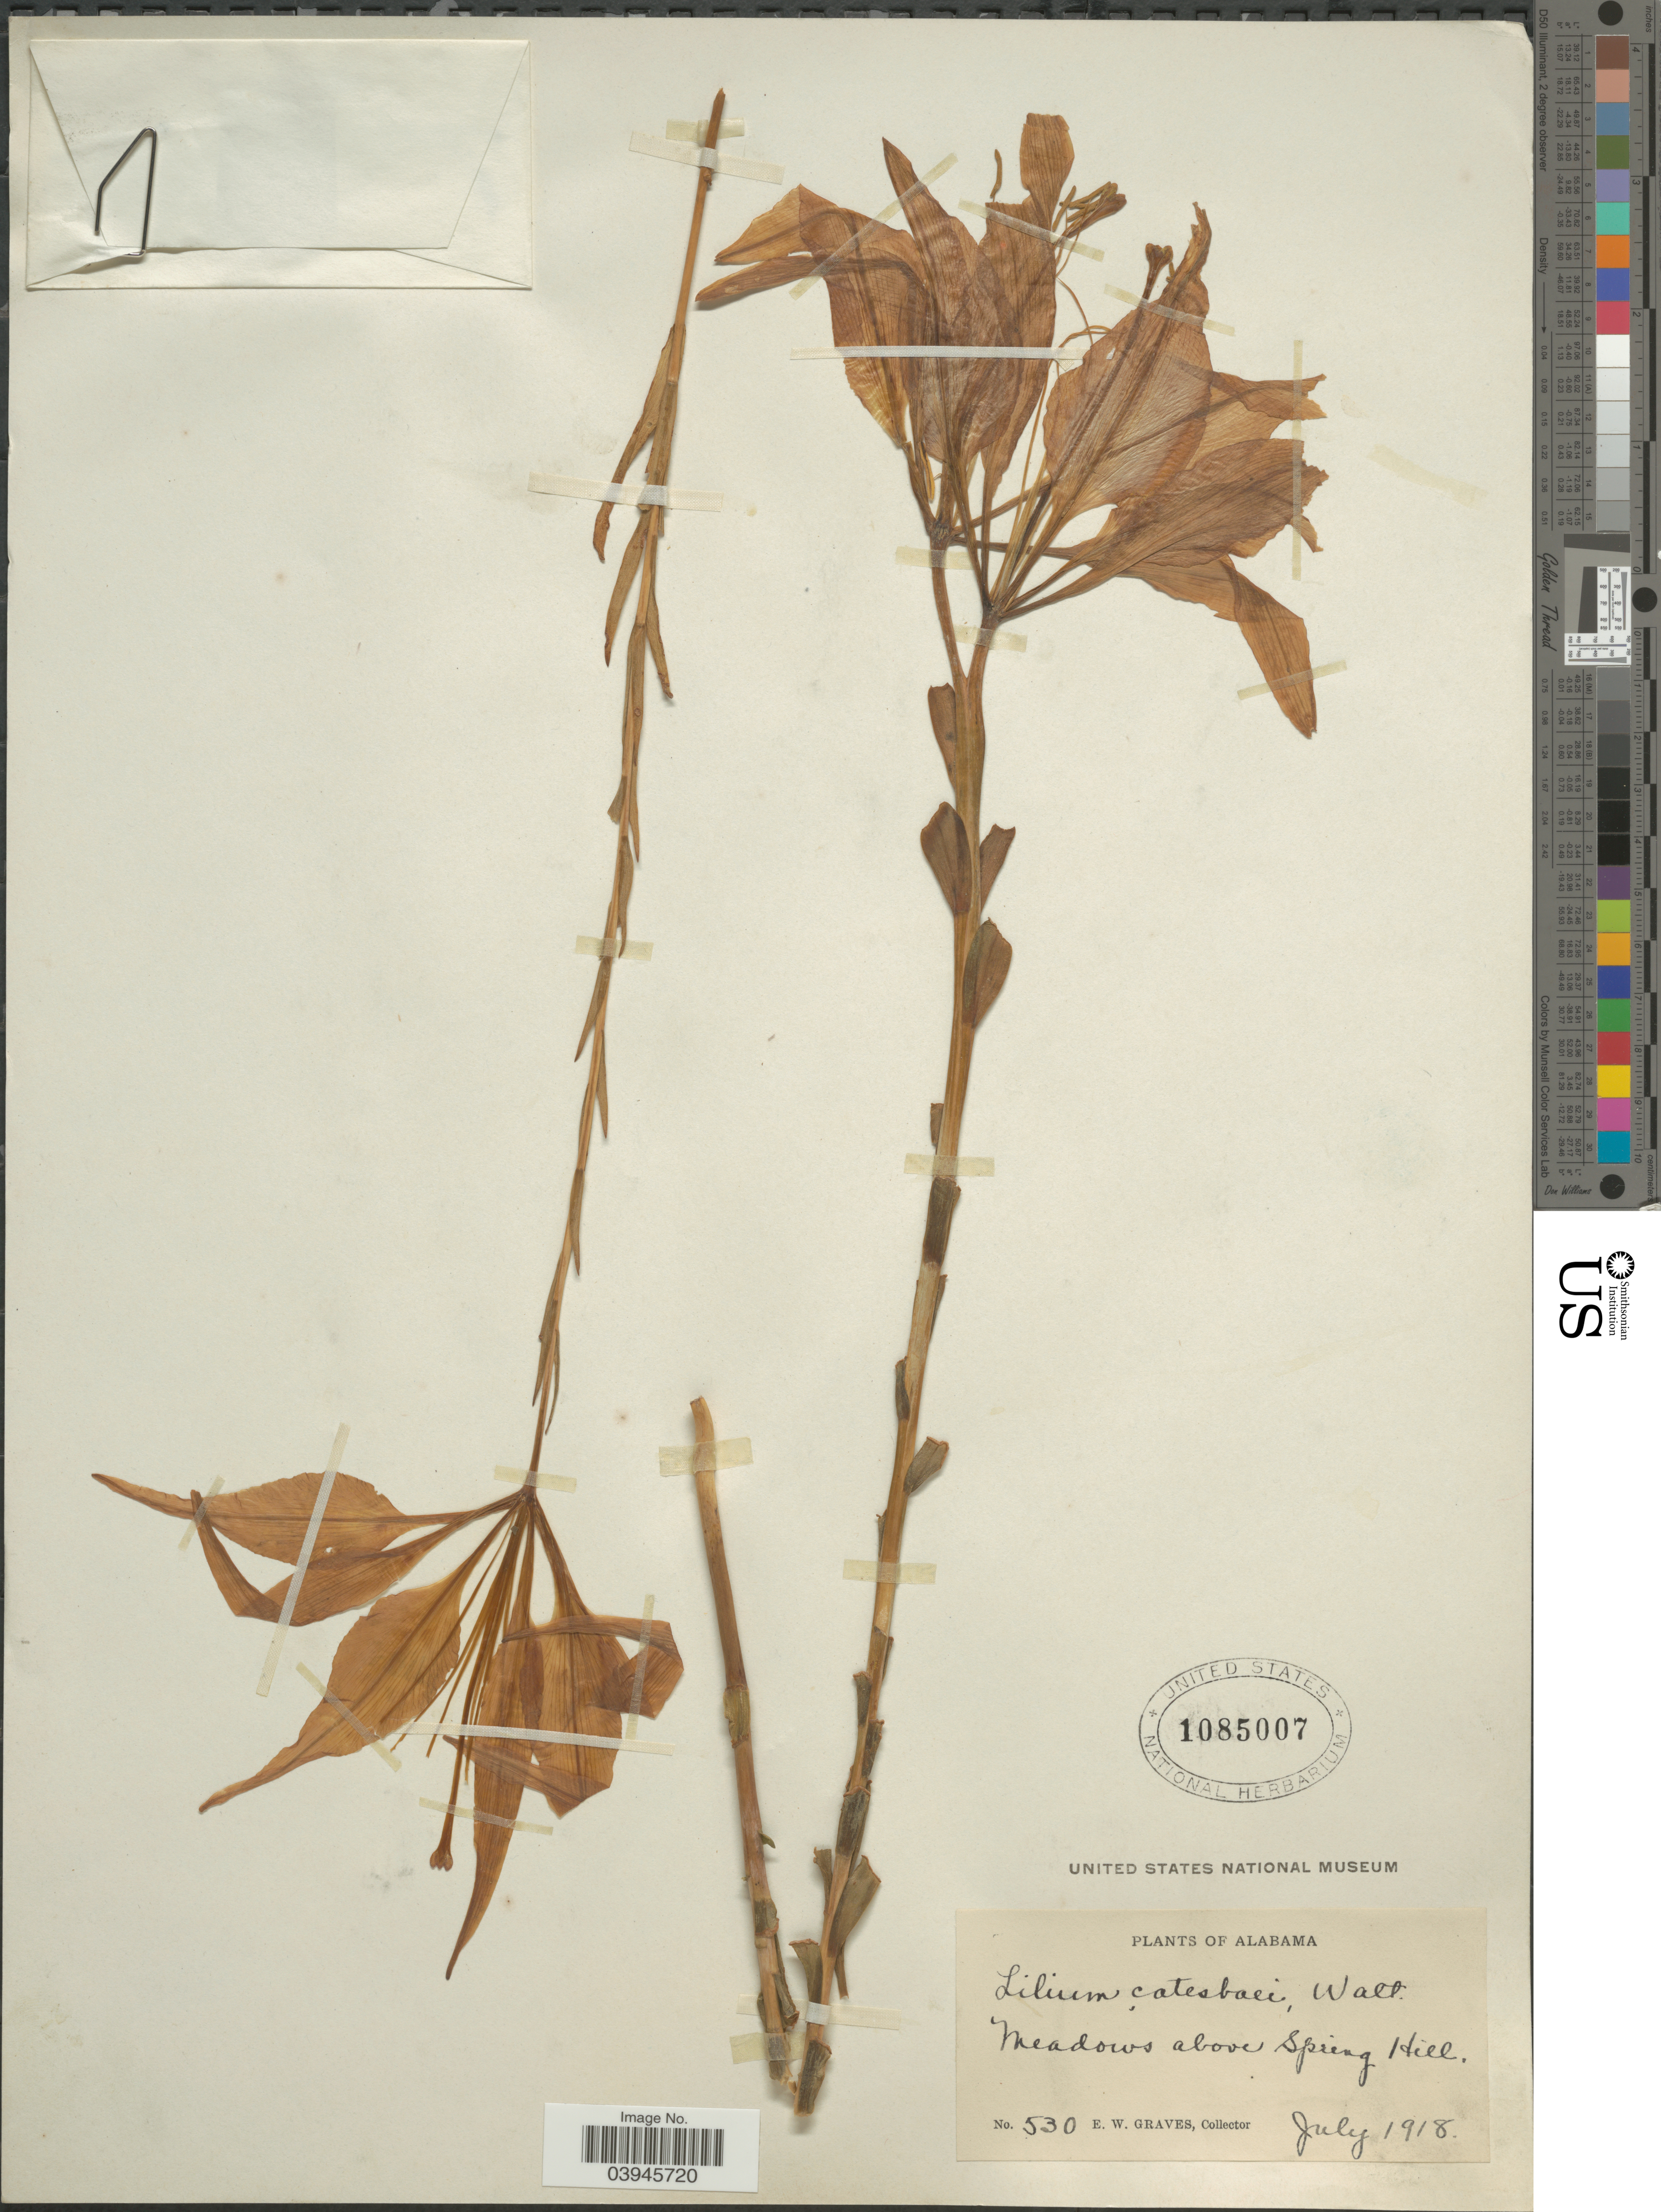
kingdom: Plantae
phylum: Tracheophyta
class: Liliopsida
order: Liliales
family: Liliaceae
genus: Lilium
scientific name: Lilium catesbaei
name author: Walter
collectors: E. Graves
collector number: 530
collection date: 1918-07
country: United States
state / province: Alabama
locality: Meadows above Spring Hill.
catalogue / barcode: US 1085007